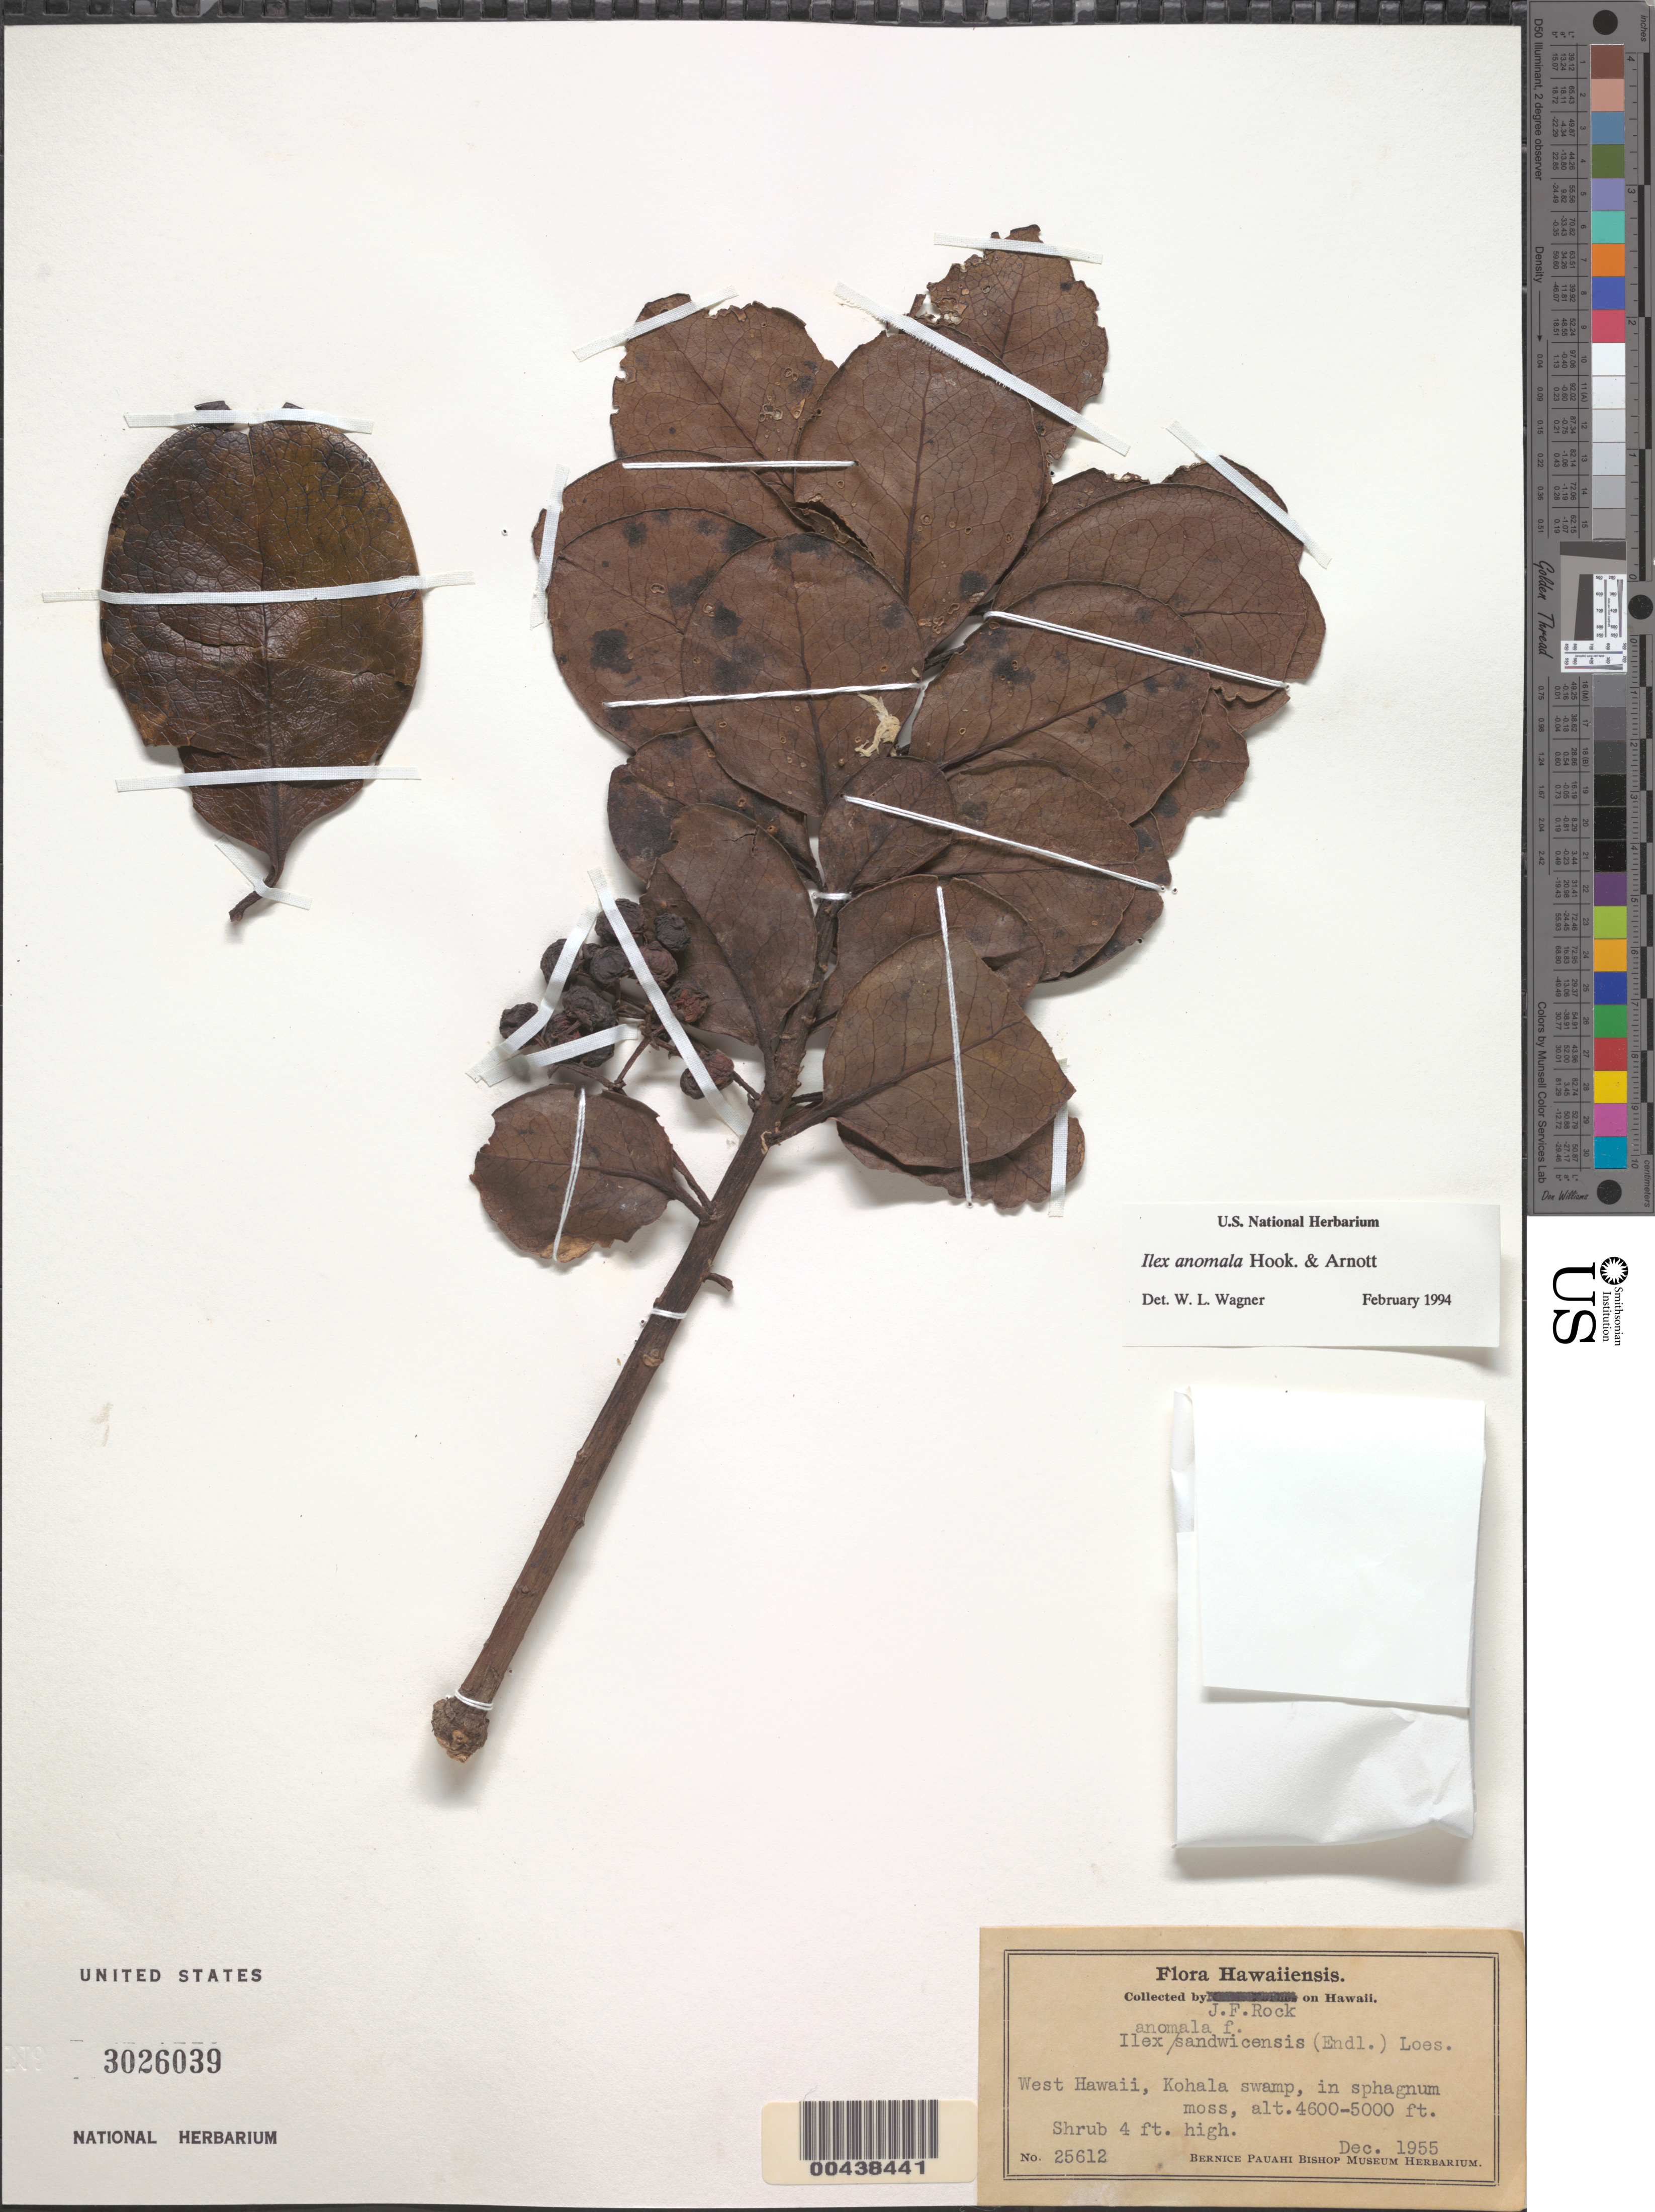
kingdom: Plantae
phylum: Tracheophyta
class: Magnoliopsida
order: Aquifoliales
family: Aquifoliaceae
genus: Ilex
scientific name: Ilex anomala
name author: Hook. & Arn.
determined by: Wagner, W. L., (BOT), Smithsonian Institution - National Museum of Natural History (UNITED STATES)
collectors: J. F. Rock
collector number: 25612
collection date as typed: Dec 1955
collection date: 1955-12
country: United States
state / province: Hawaii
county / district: Hawaii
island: Hawaii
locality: W Hawaii, Kohala swamp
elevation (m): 1402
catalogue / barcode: US 3026039